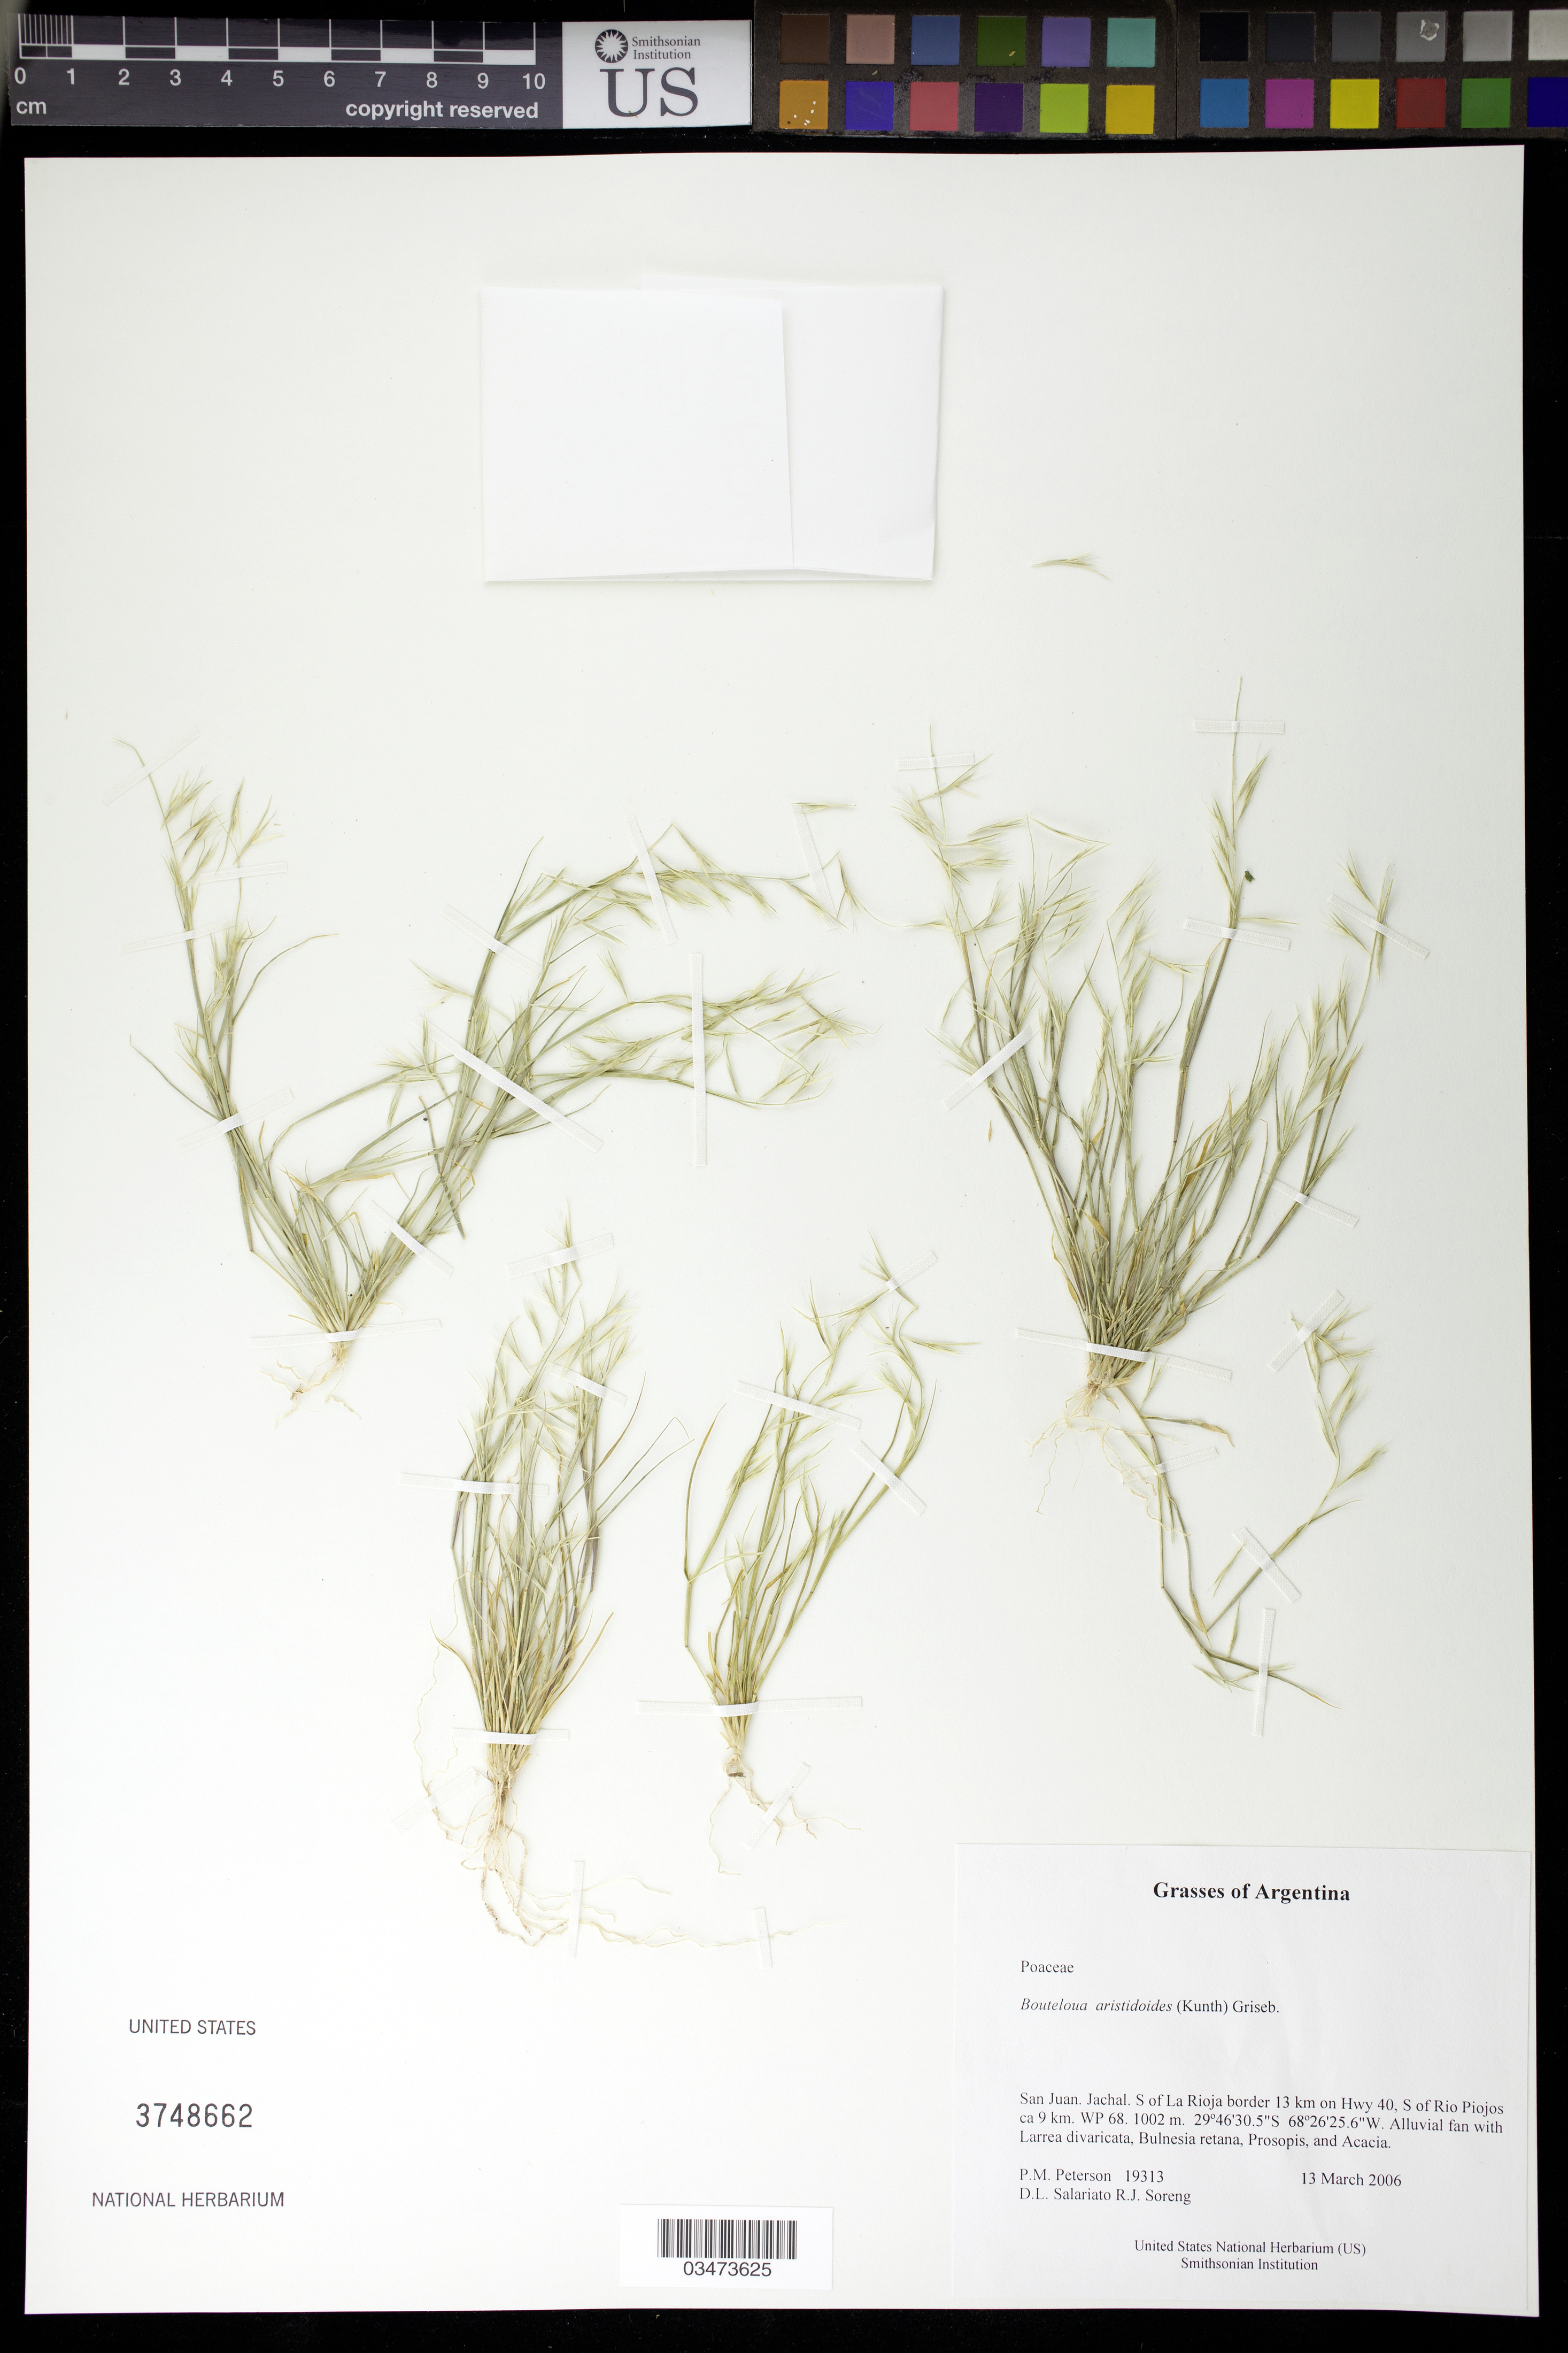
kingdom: Plantae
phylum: Tracheophyta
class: Liliopsida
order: Poales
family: Poaceae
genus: Bouteloua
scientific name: Bouteloua aristidoides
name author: (Kunth) Griseb.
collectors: P. M. Peterson, R. J. Soreng, D. Salariato & A. Panizza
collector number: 19313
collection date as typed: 13 Mar 2006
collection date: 2006-03-13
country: Argentina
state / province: San Juan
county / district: Jachal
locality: S of La Rioja border 13 km on Hwy 40, S of Rio Piojos ca 9 km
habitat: Alluvial fan with Larrea divaricata, Bulnesia retana, Prosopis, and Acacia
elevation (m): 1002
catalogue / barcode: US 3748662